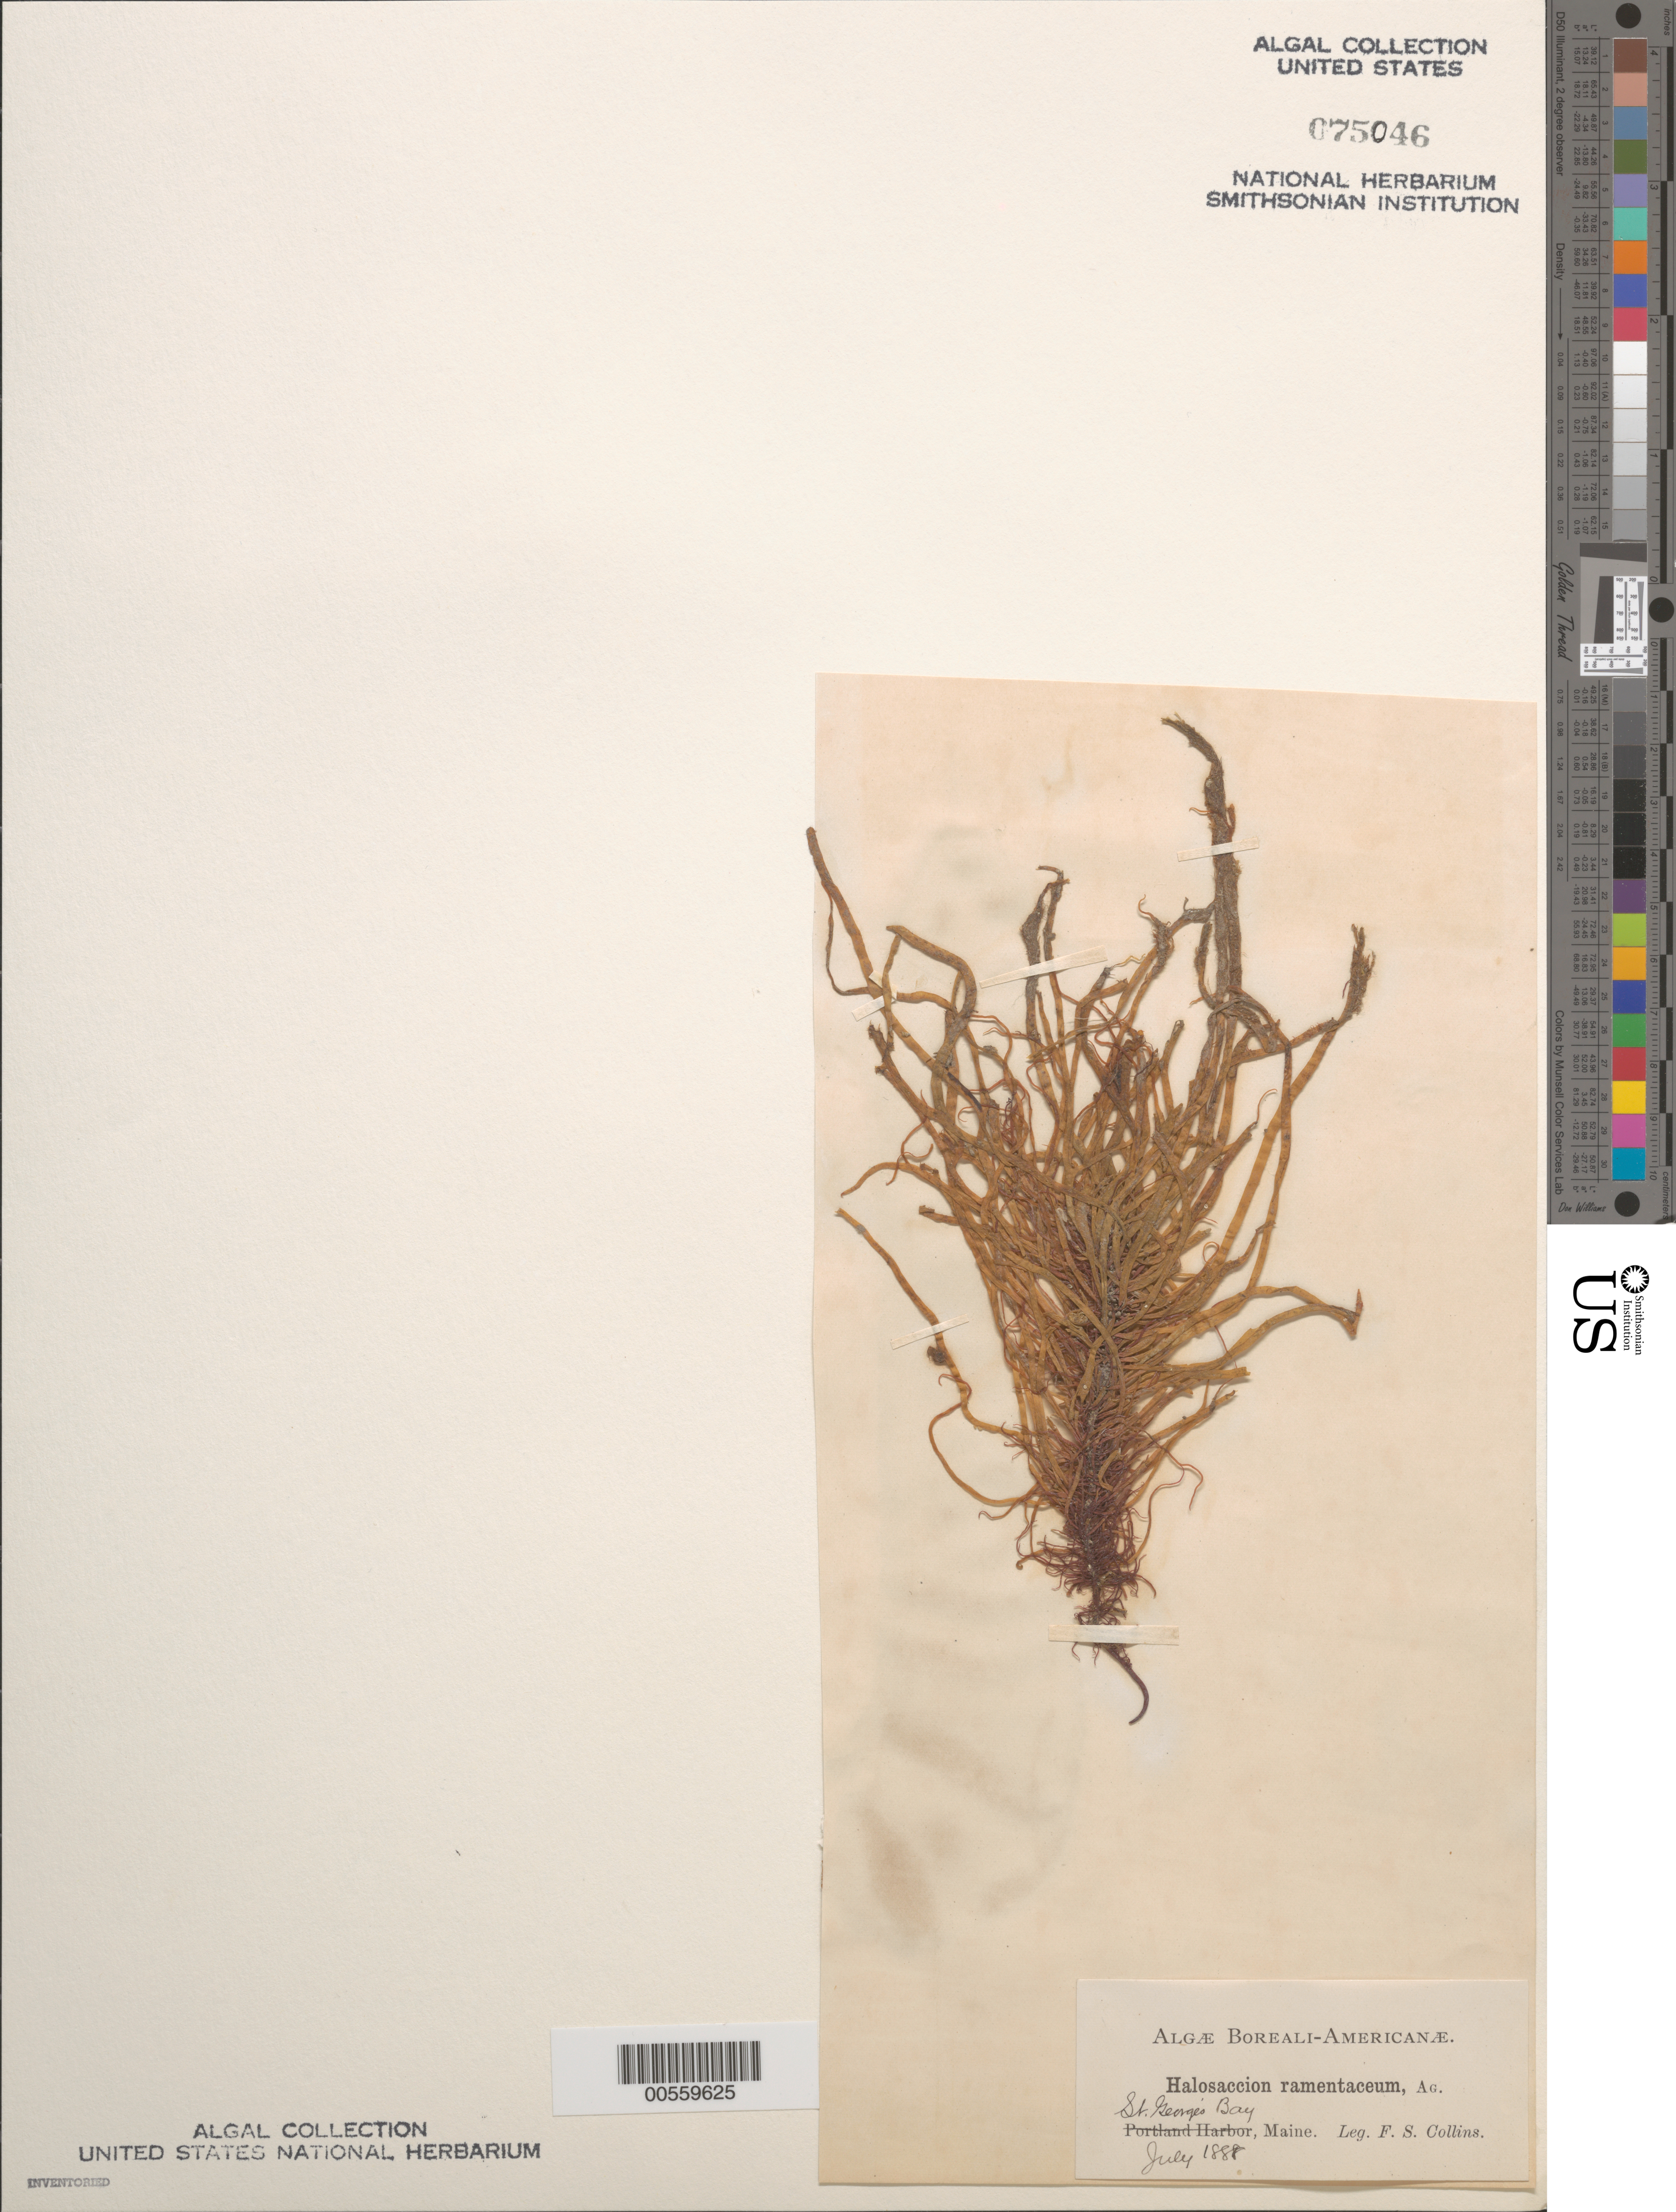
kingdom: Plantae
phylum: Rhodophyta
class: Florideophyceae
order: Palmariales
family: Palmariaceae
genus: Devaleraea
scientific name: Devaleraea ramentacea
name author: (L.) Guiry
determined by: Algae name updating Project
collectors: F. Collins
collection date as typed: Jul 1888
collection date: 1888-07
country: United States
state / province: Maine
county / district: Knox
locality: St. George's Bay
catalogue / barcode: US 75046